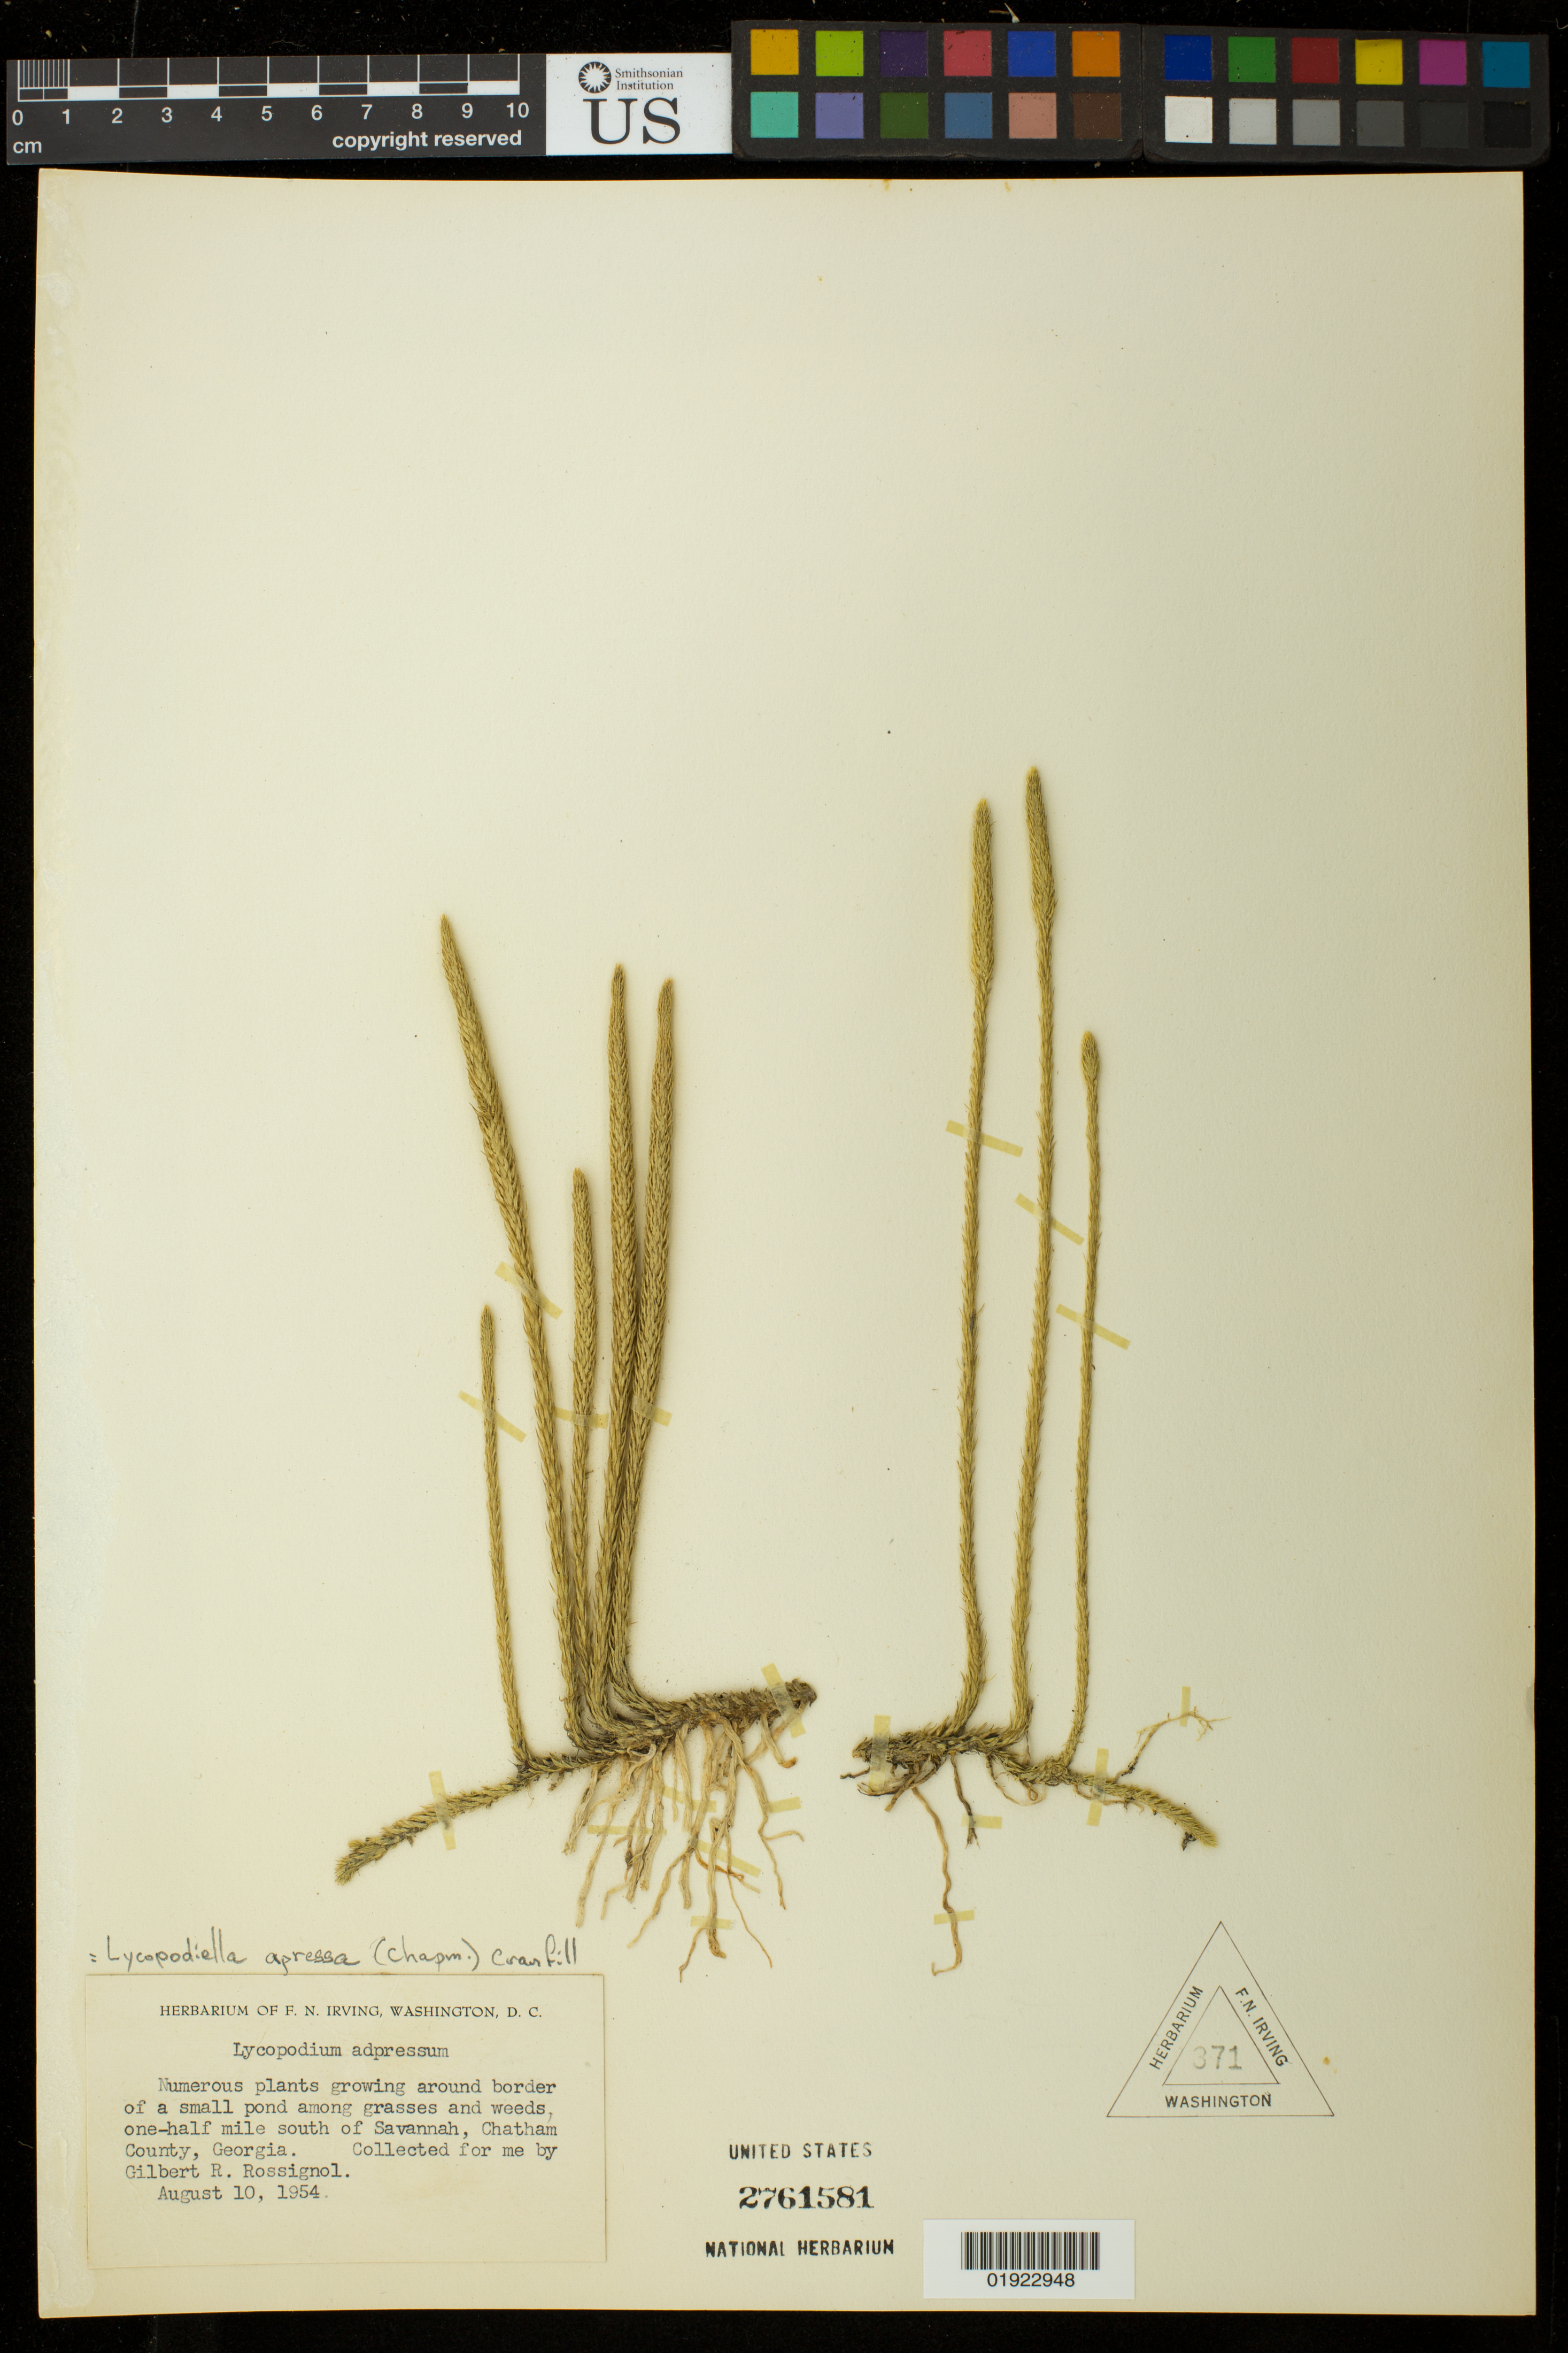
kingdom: Plantae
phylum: Tracheophyta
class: Lycopodiopsida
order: Lycopodiales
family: Lycopodiaceae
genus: Lycopodiella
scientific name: Lycopodiella appressa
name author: (Chapm.) Cranfill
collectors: G. Rossignol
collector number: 371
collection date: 1954-08-10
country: United States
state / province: Georgia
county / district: Chatham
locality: One half mile south of Savannah.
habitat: Growing around border of a small pond among grasses and weeds.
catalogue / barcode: US 2761581